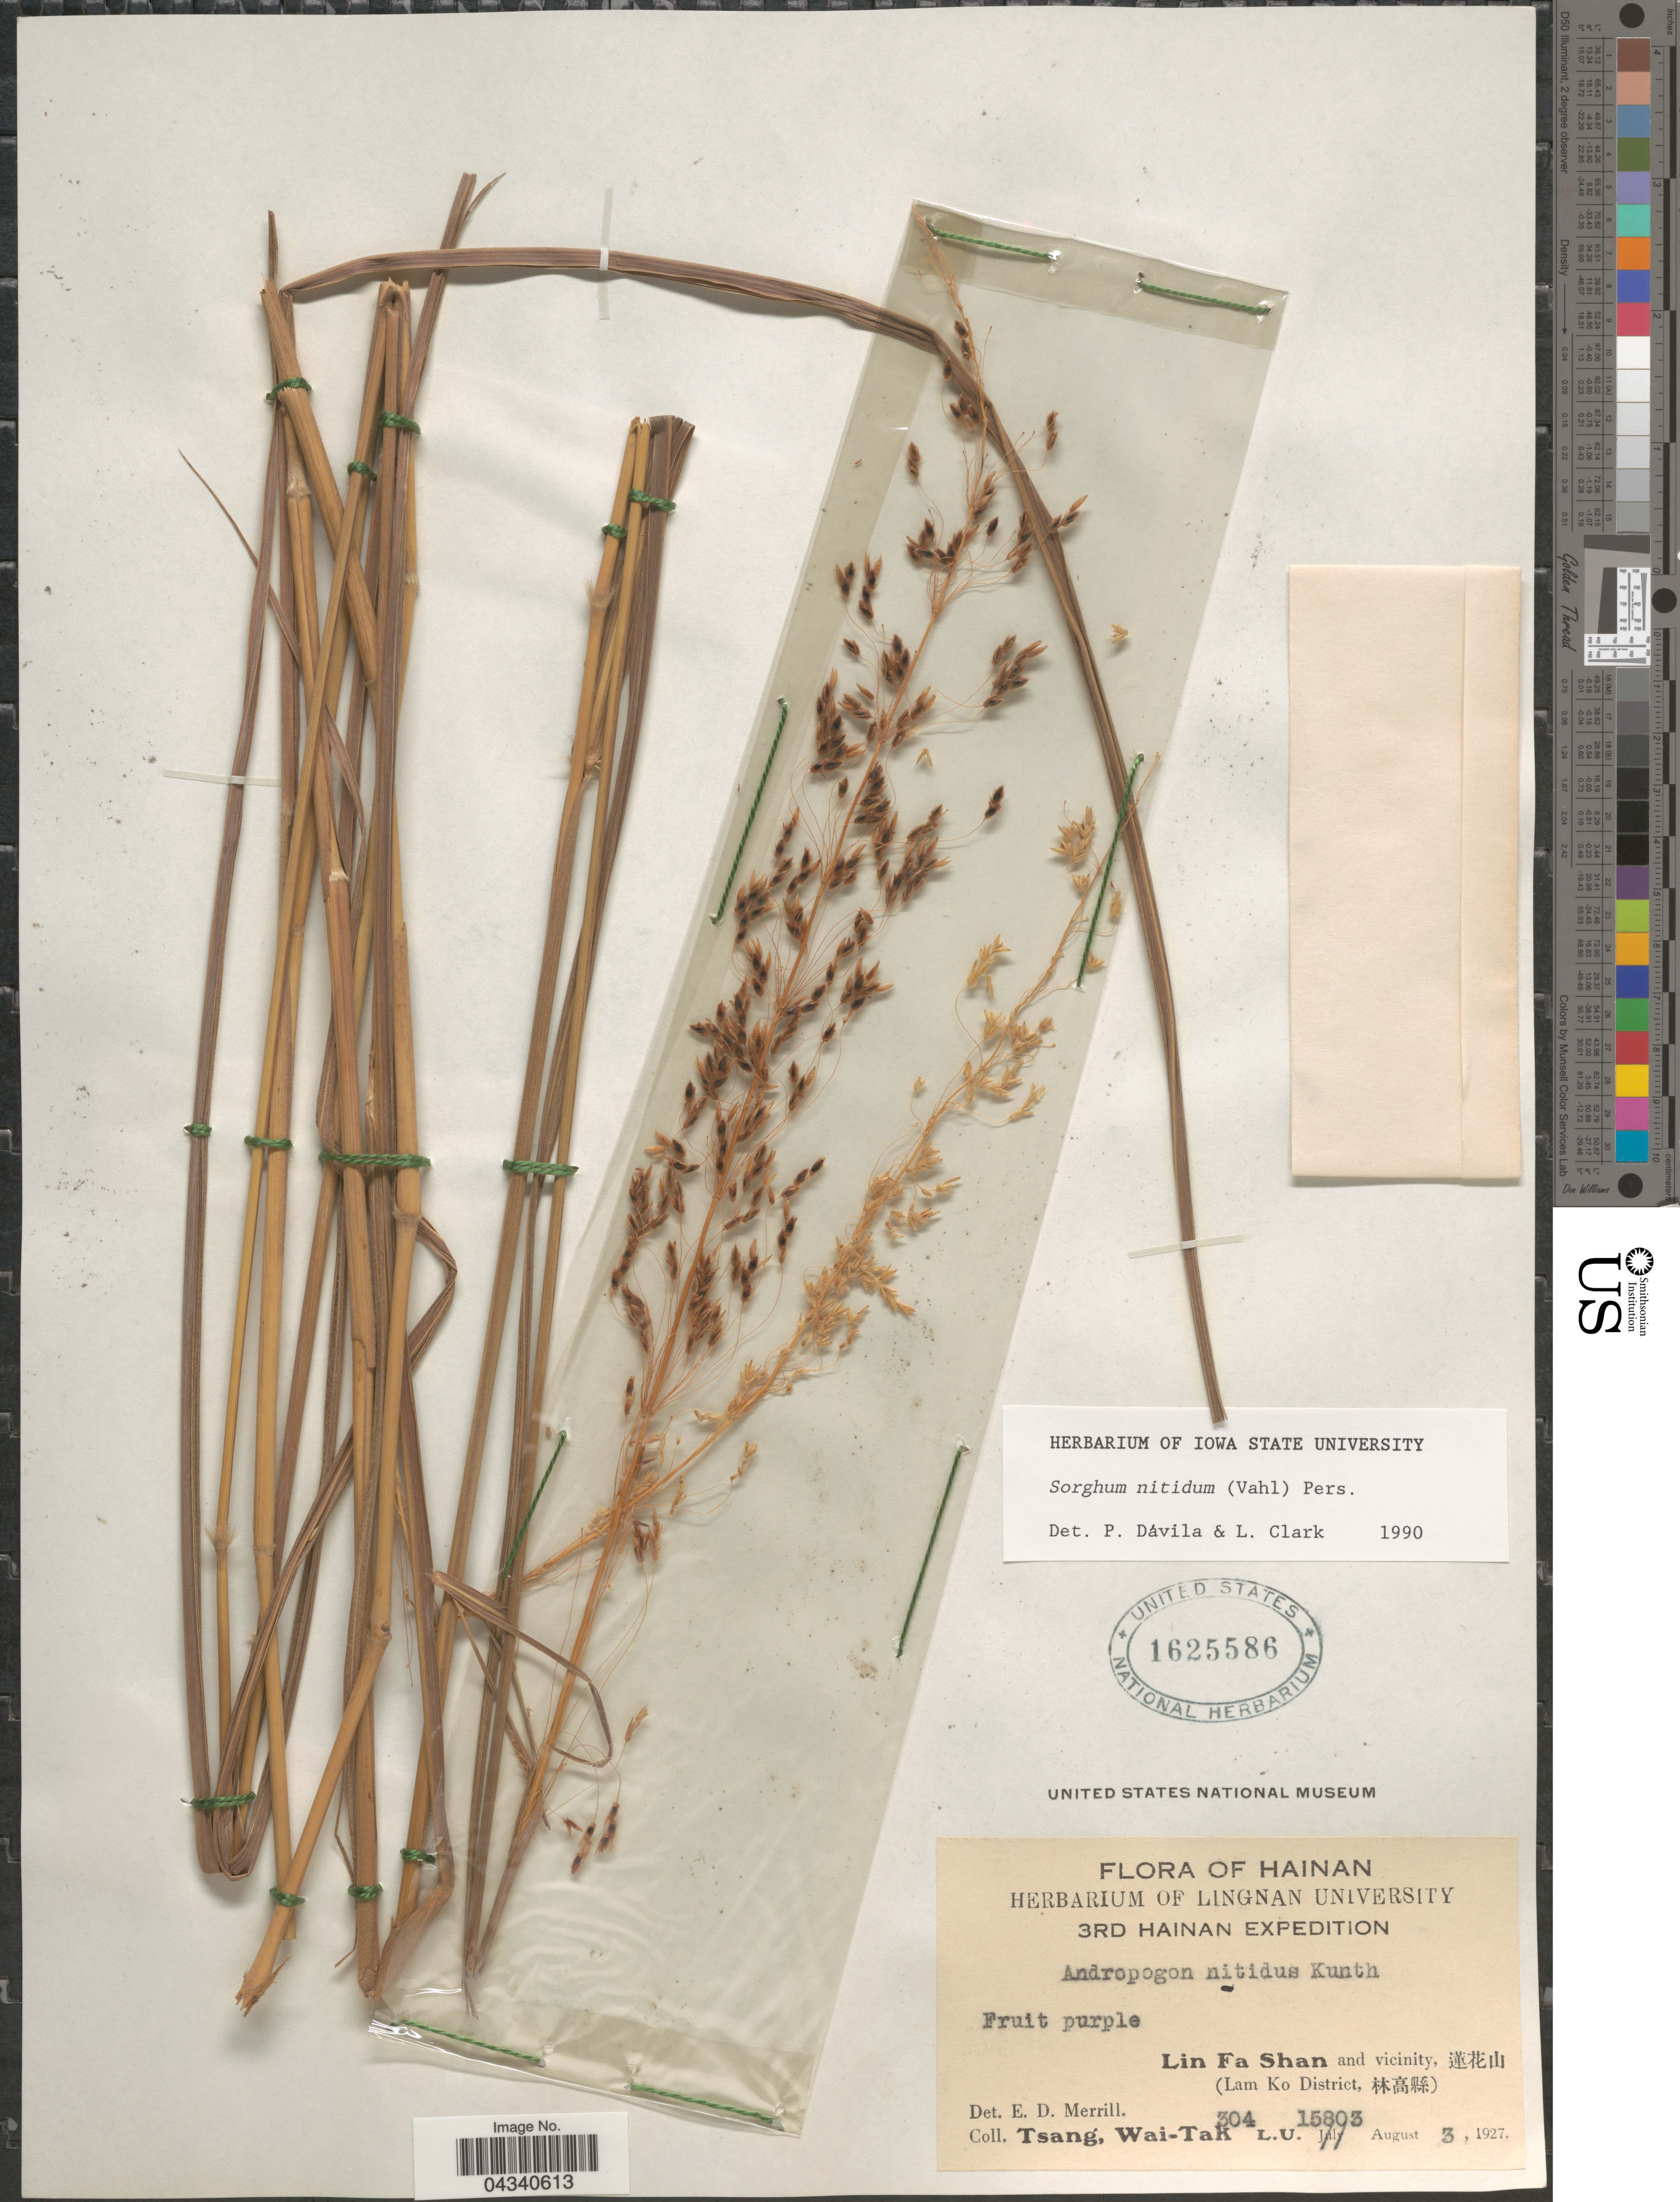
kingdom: Plantae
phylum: Tracheophyta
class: Liliopsida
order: Poales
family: Poaceae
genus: Sorghum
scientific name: Sorghum nitidum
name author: (Vahl) Pers.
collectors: W. T. Tsang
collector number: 304L.U.15803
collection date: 1927-08-03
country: China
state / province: Hainan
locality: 3rd Hainan Expedition. Lin Fa Shan and vicinity, X. (Lam Ko District, X).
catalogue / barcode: US 1625586